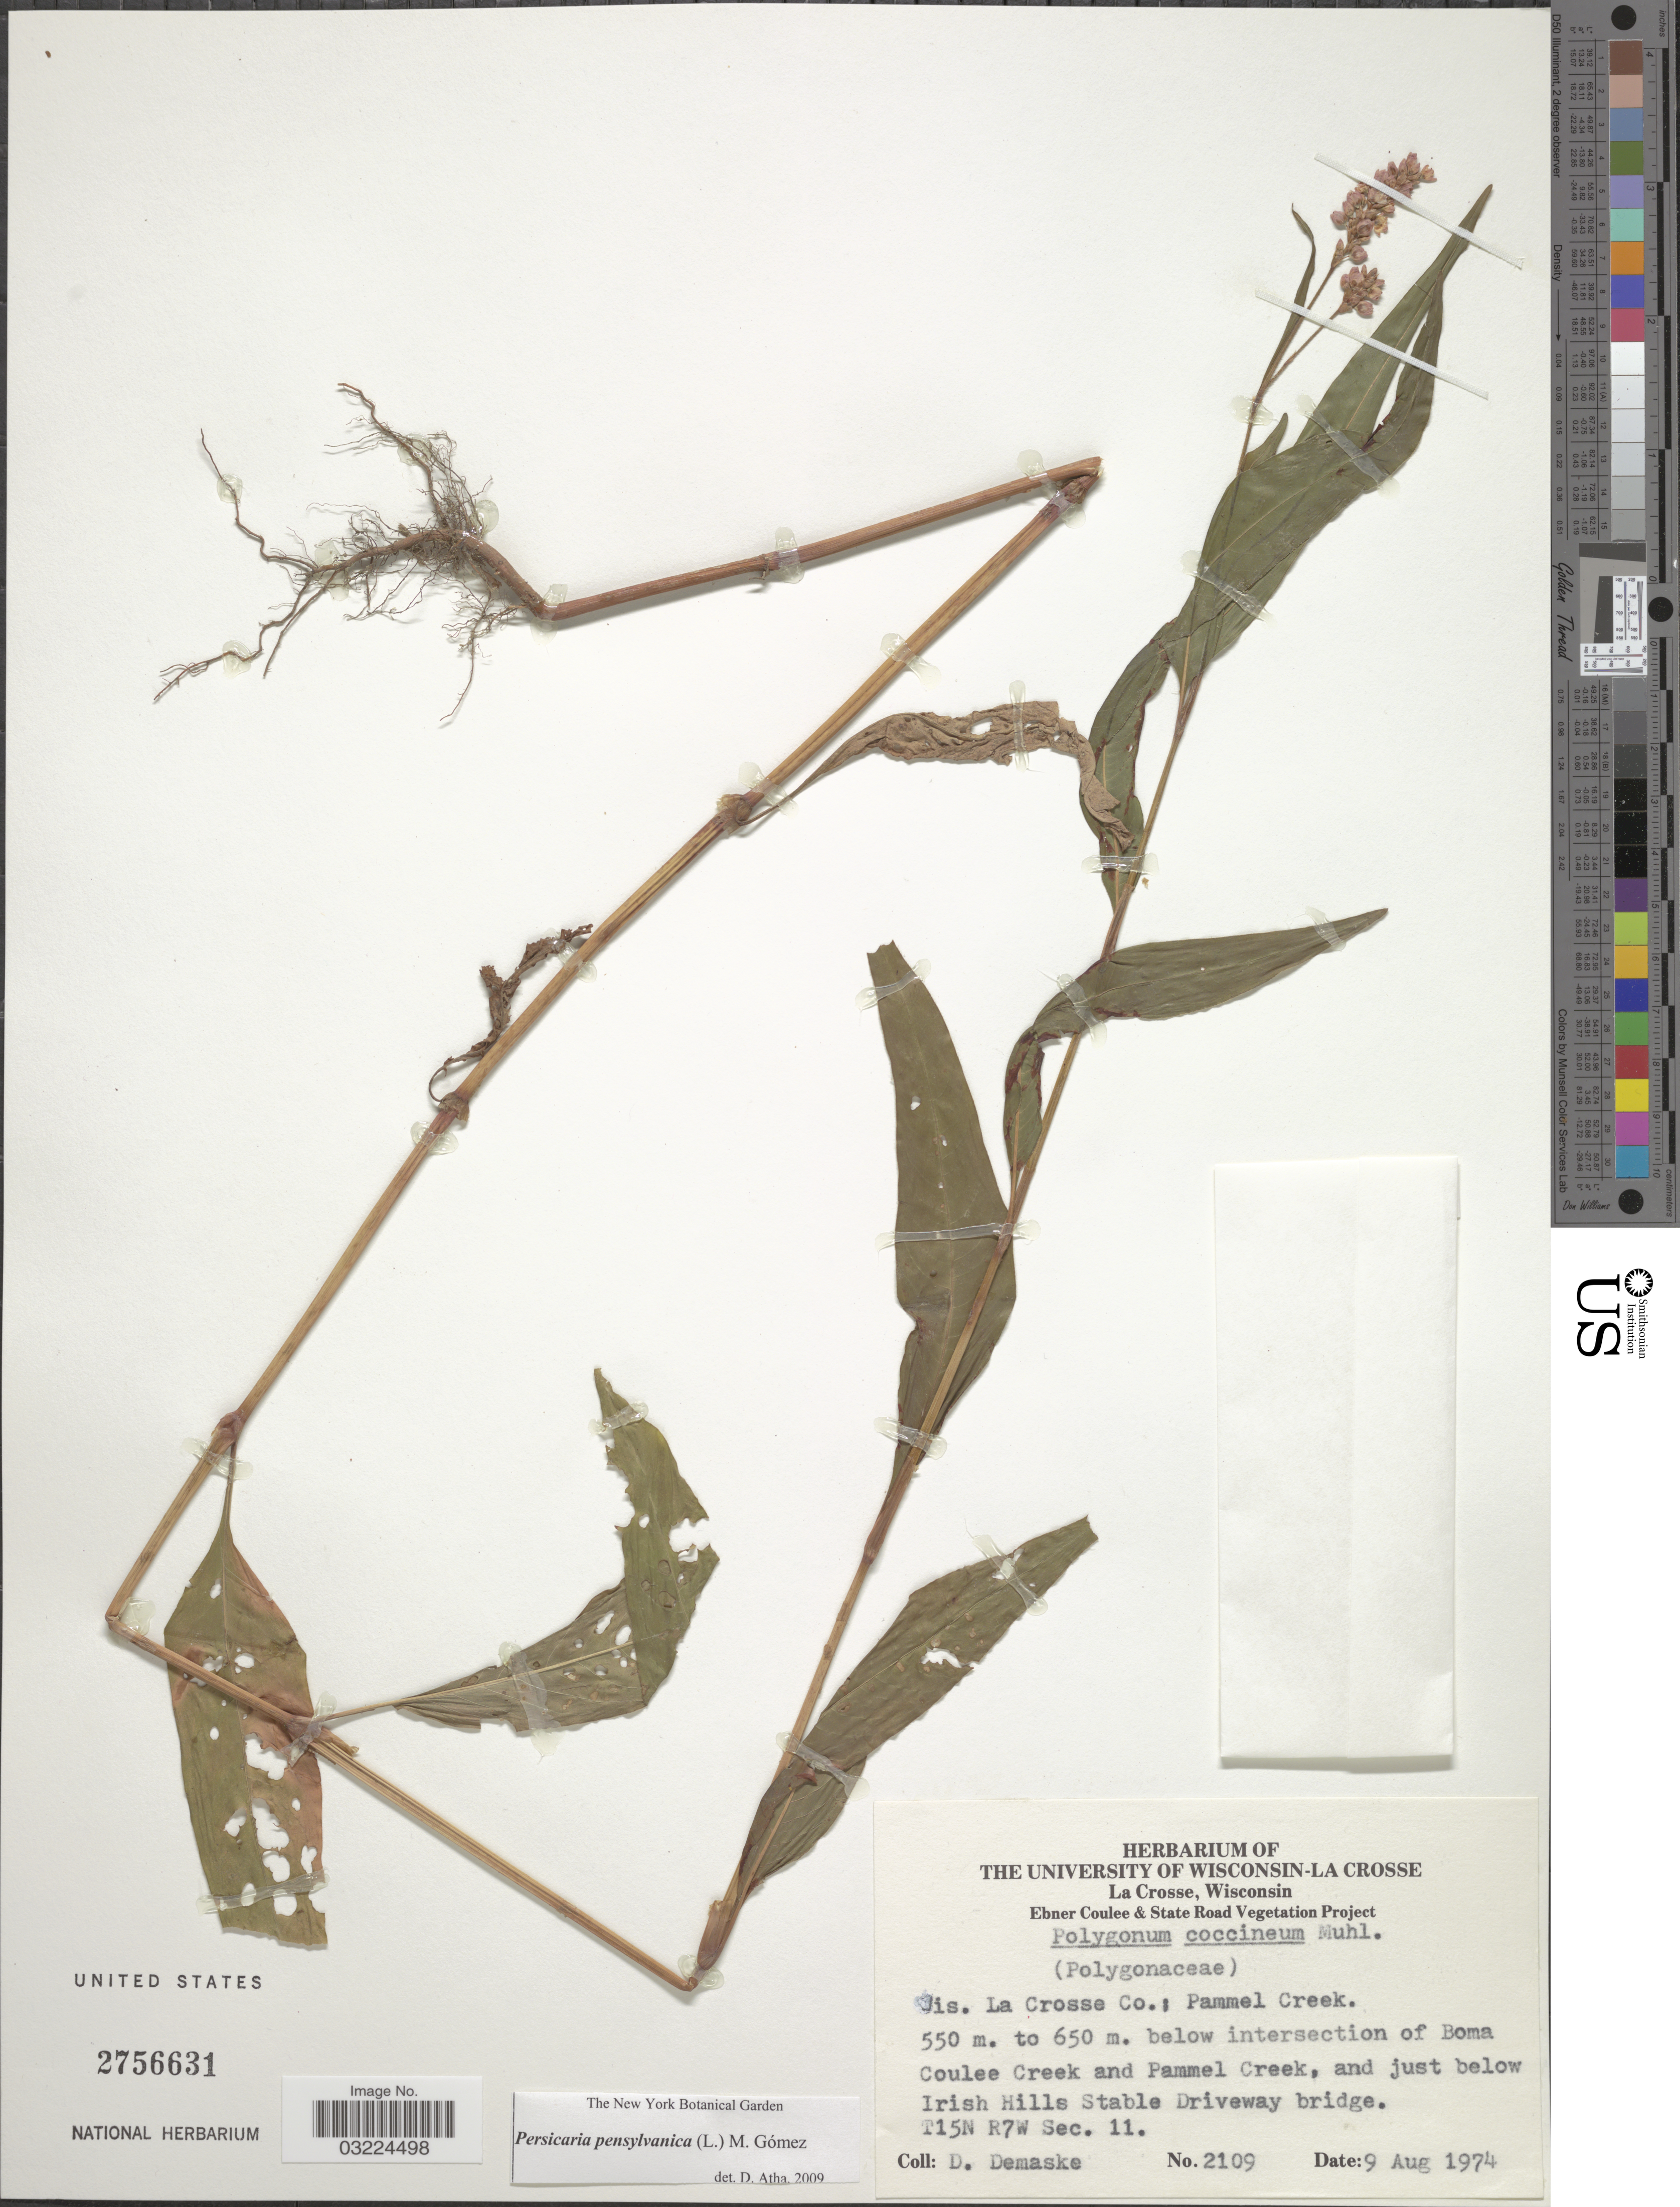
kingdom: Plantae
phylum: Tracheophyta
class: Magnoliopsida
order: Caryophyllales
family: Polygonaceae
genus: Persicaria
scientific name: Persicaria pensylvanica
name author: (L.) M. Gómez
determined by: Atha, D. E.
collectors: D. Demaske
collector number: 2109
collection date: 1974-08-09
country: United States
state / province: Wisconsin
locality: Wis. La Crosse Co.; Pammel Creek. 550 m. to 650 m. below intersection of Boma Coulee Creek and Pammel Creek, and just below Irish Hills Stable Driveway bridge. T15N R7W Sec. 11.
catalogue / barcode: US 2756631